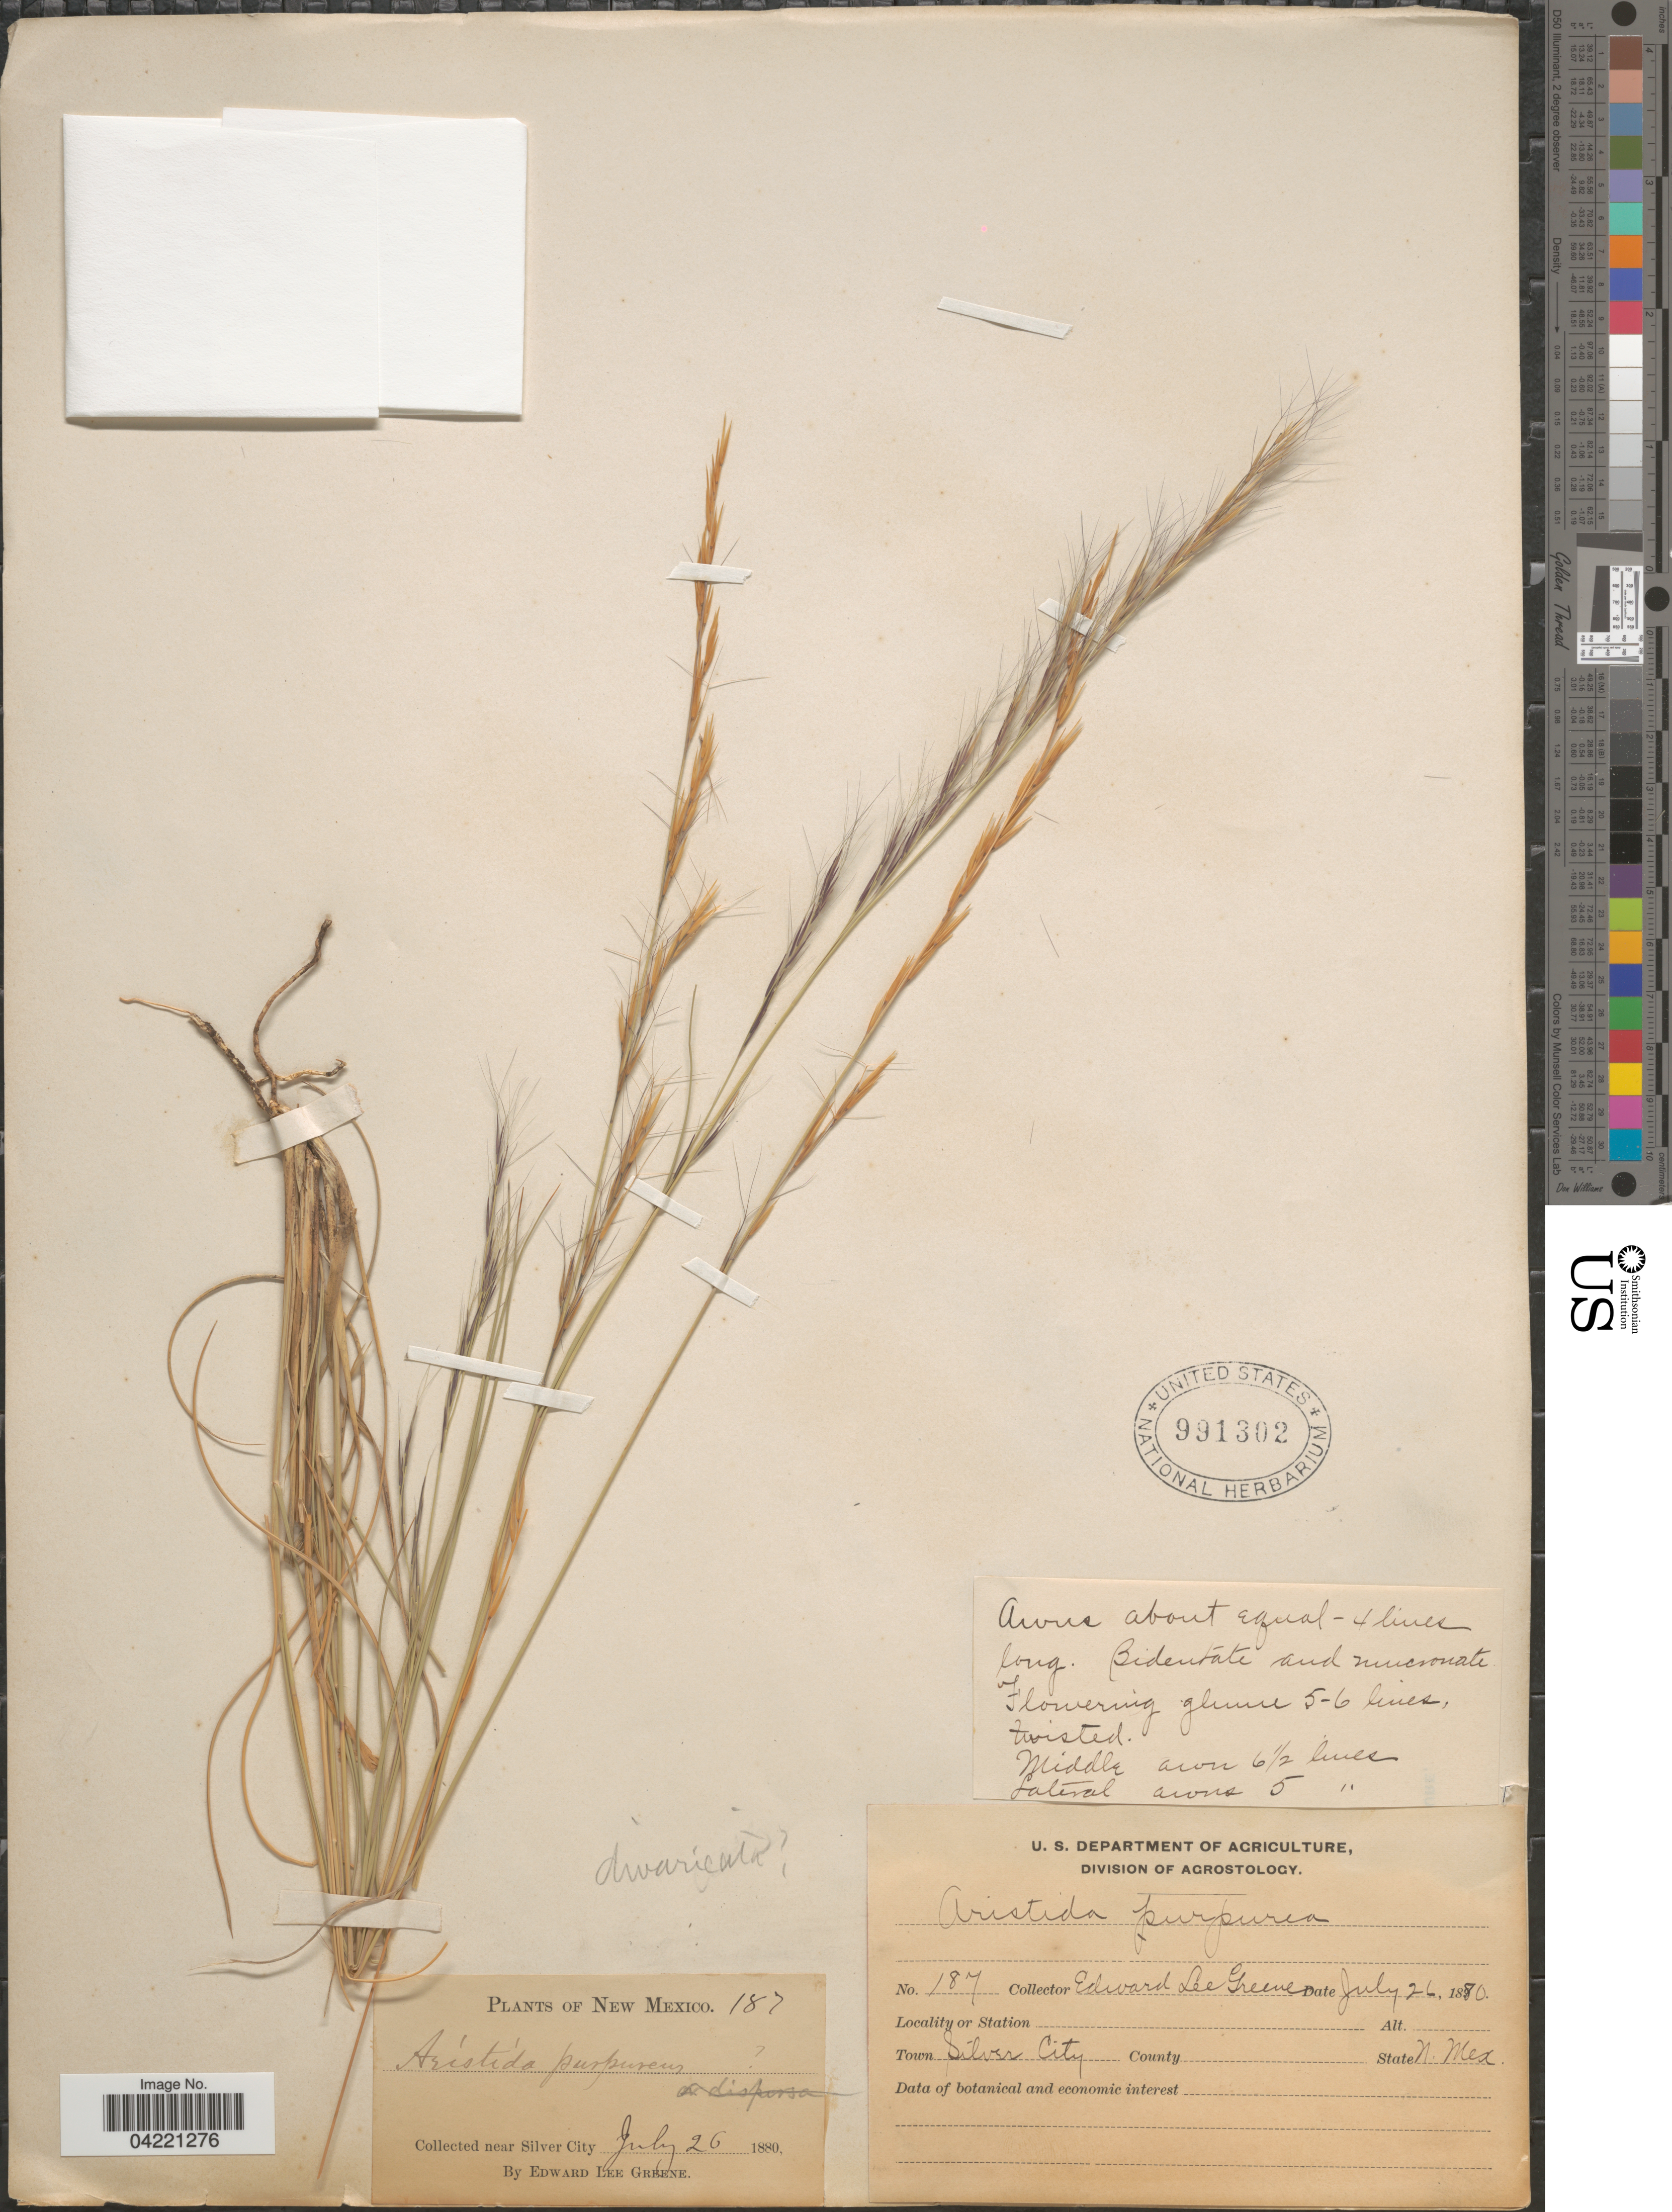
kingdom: Plantae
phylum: Tracheophyta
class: Liliopsida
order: Poales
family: Poaceae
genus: Aristida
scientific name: Aristida purpurascens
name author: Poir.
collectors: E. L. Greene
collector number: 187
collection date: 1880-07-26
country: United States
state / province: New Mexico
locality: Near Silver City.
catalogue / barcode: US 991302